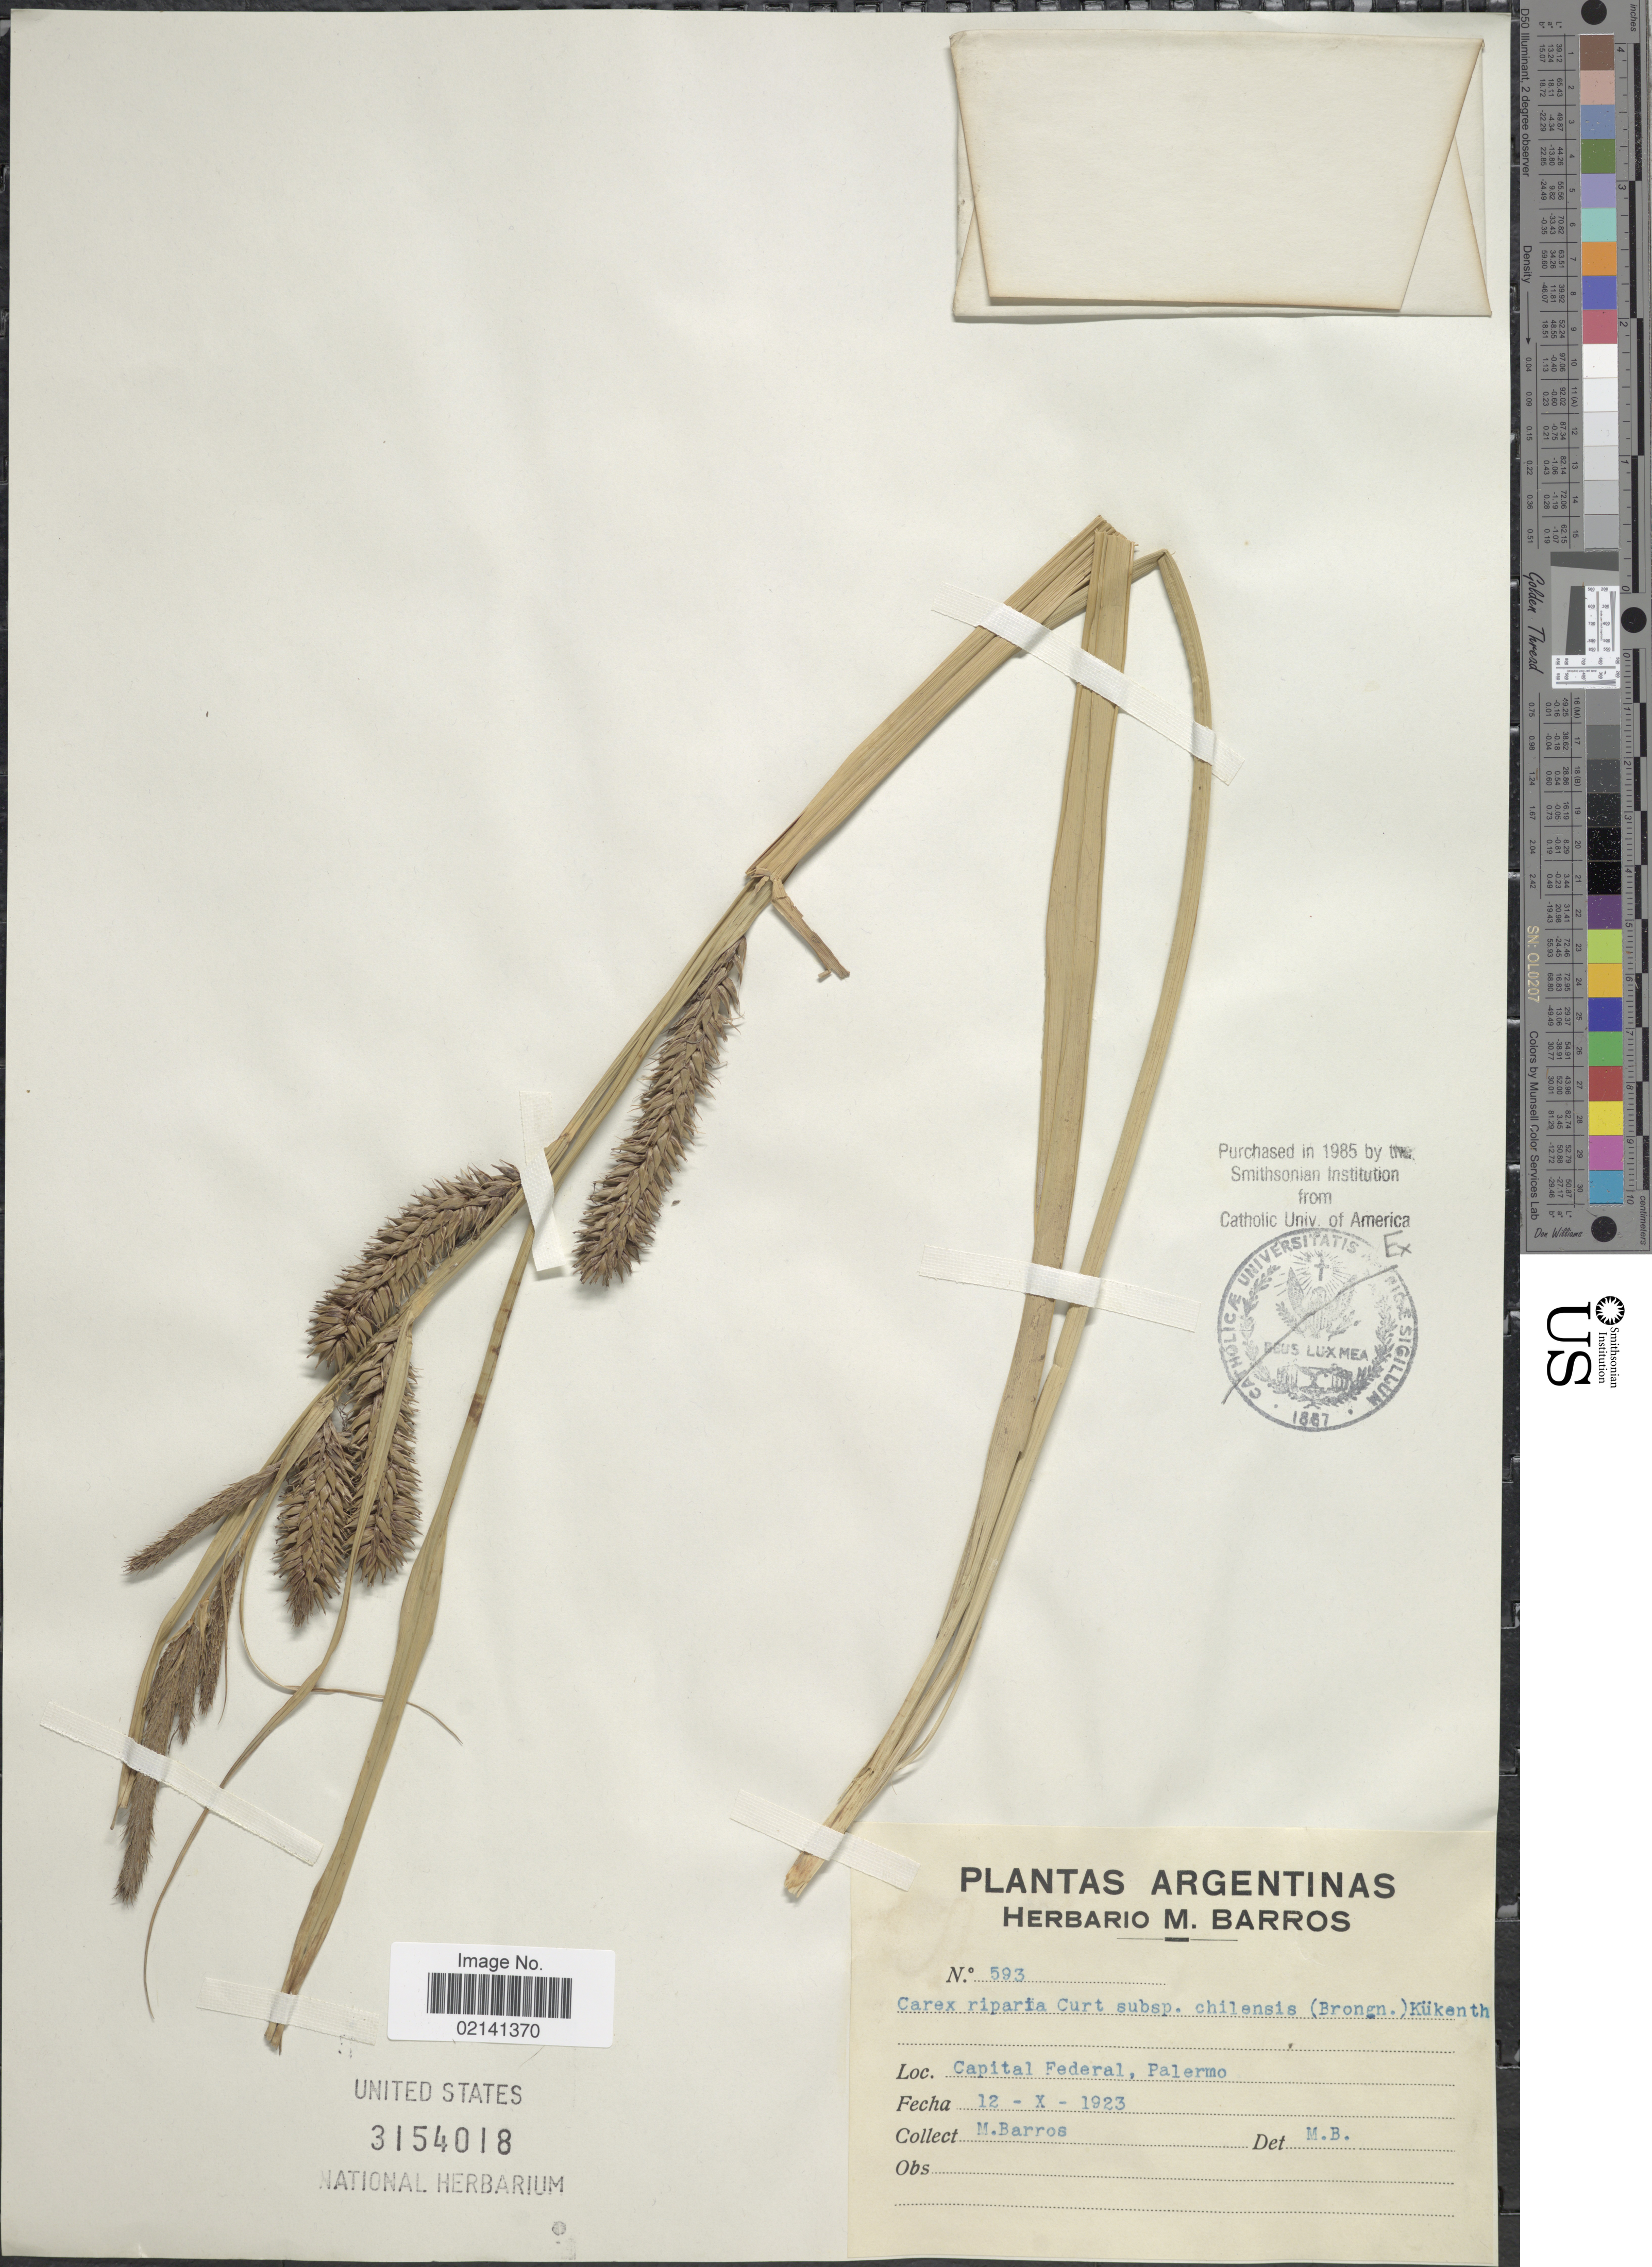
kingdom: Plantae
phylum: Tracheophyta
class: Liliopsida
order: Poales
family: Cyperaceae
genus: Carex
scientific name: Carex chilensis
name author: Brongn.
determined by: Jiménez-Mejías, P.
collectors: M. Barros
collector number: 593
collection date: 1923-10-12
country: Argentina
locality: Argentina. Capital Federal, Palermo.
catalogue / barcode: US 3154018